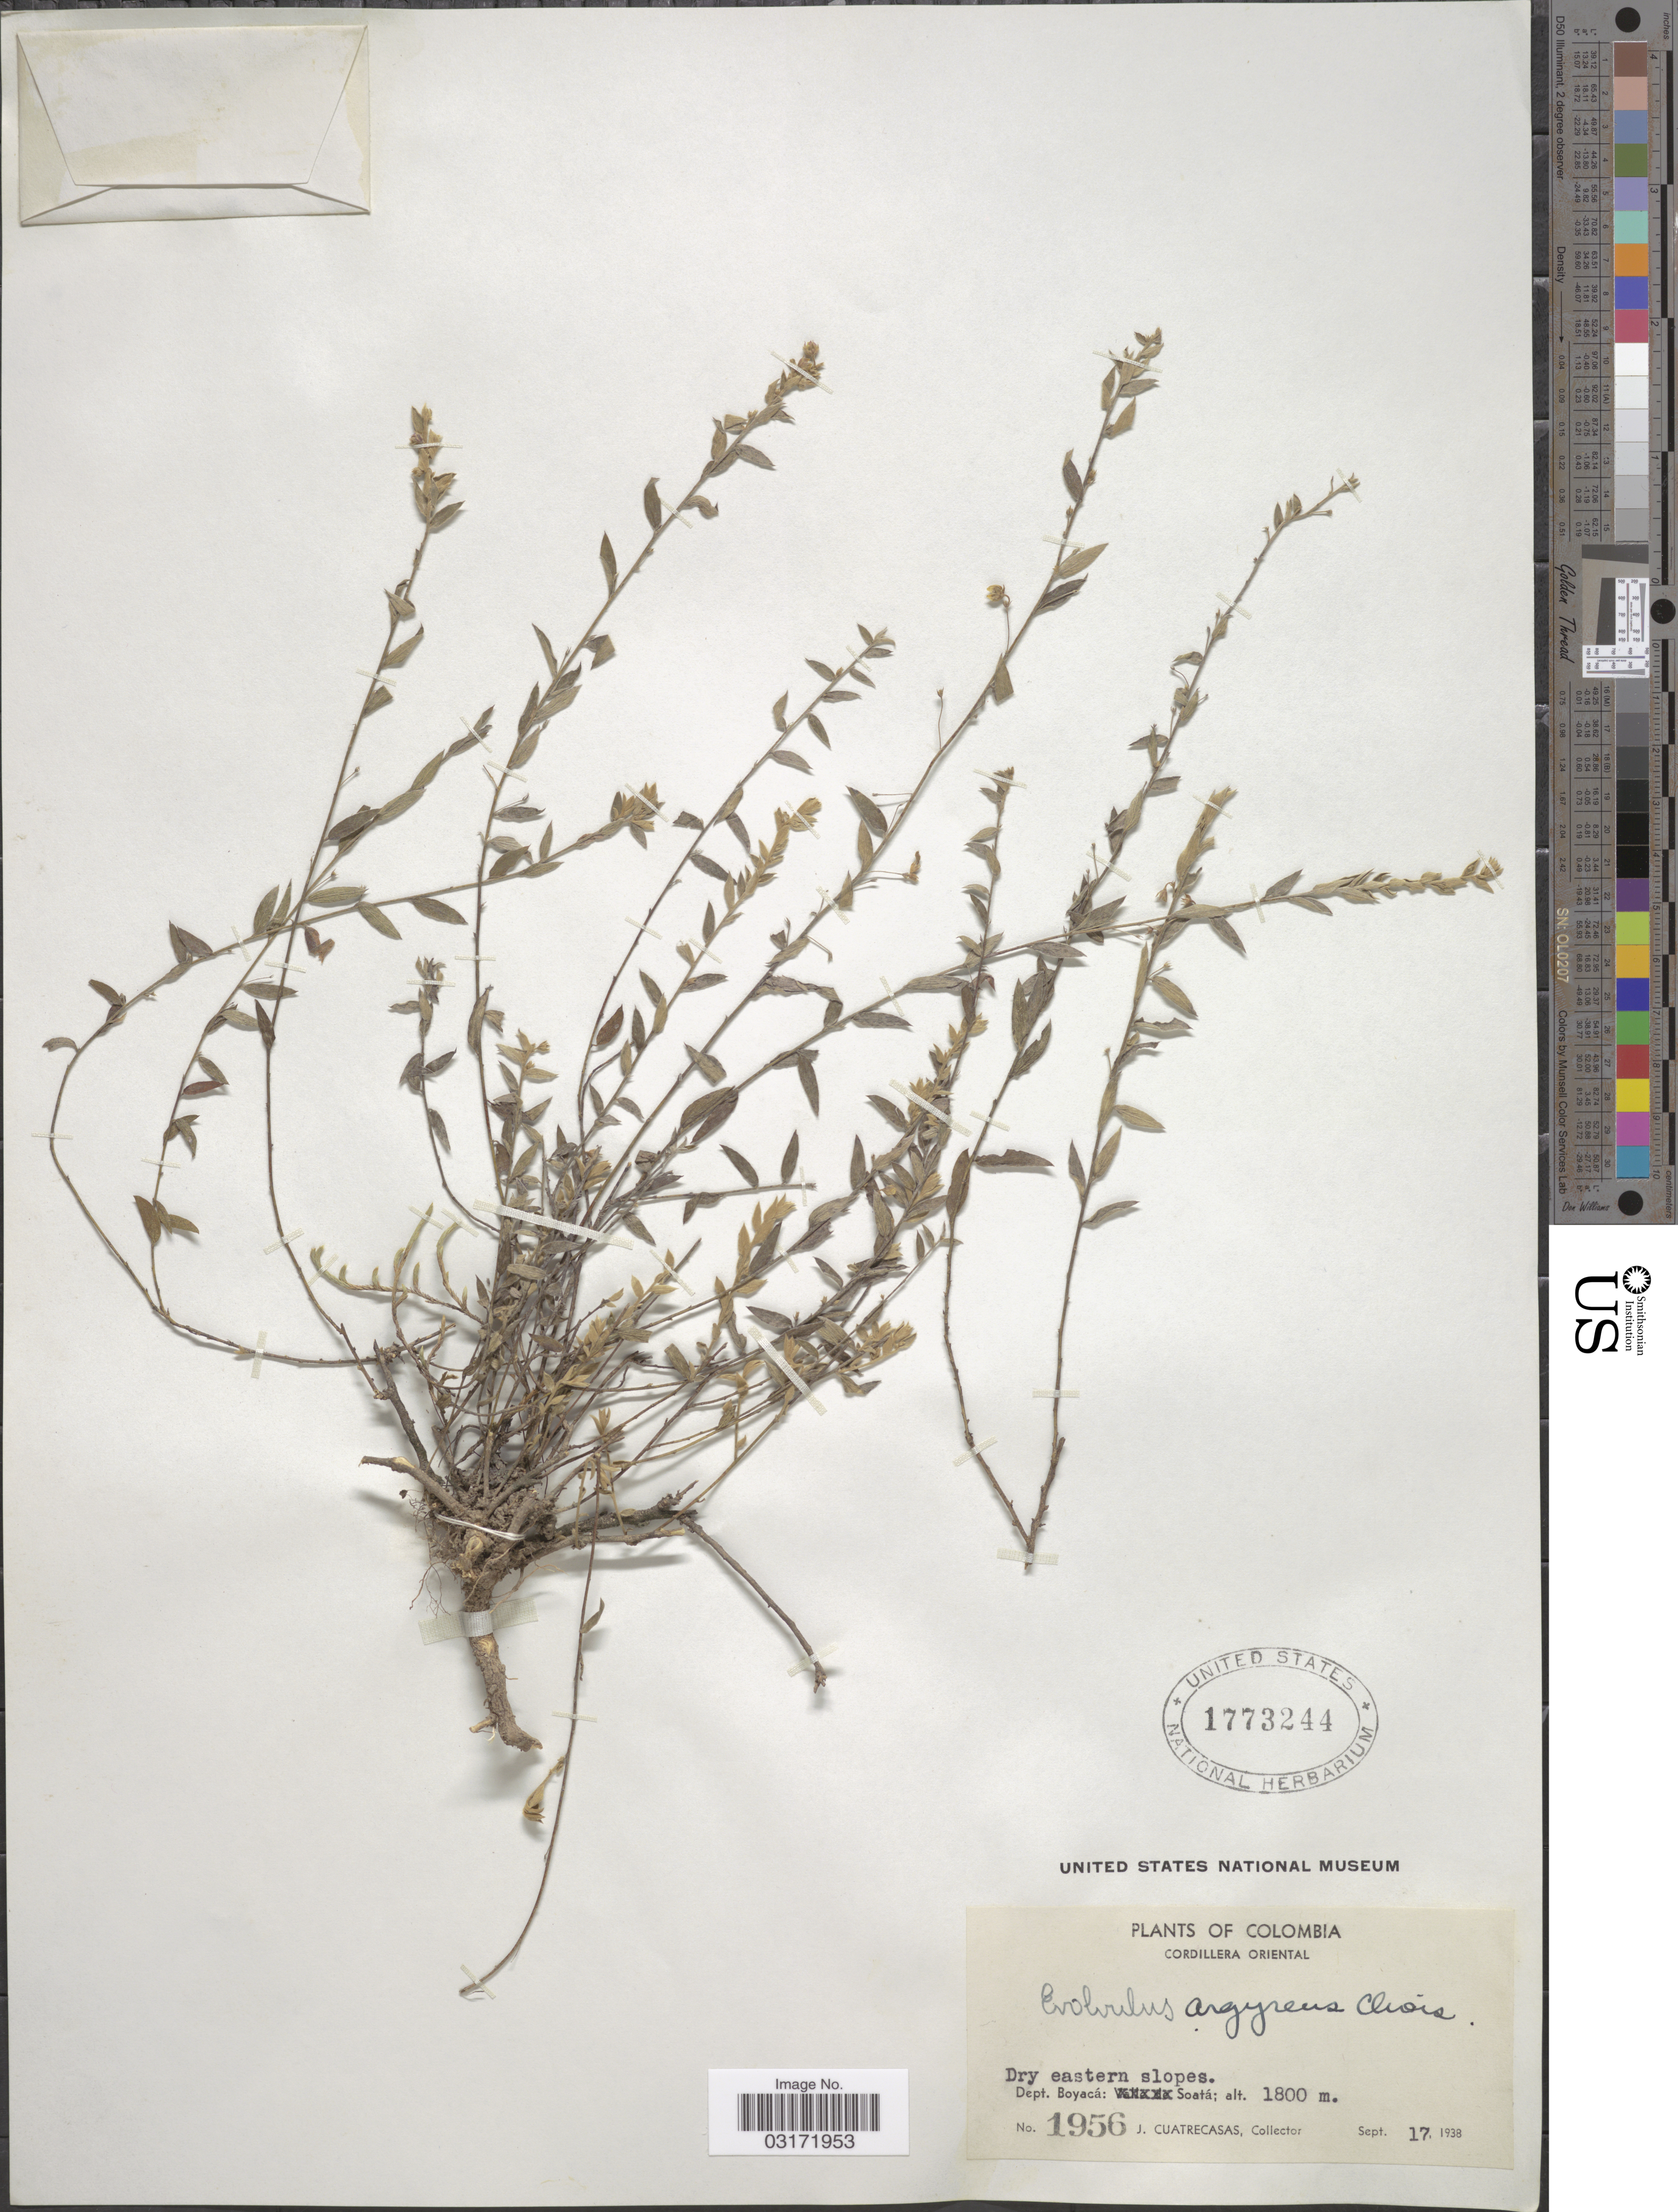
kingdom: Plantae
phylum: Tracheophyta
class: Magnoliopsida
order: Solanales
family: Convolvulaceae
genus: Evolvulus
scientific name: Evolvulus argyreus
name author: Choisy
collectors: J. Cuatrecasas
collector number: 1956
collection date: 1938-09-17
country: Colombia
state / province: Boyacá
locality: Cordillera Oriental, Dry eastern slopes. Dept. Boyacá: Soatá.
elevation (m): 1800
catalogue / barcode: US 1773244